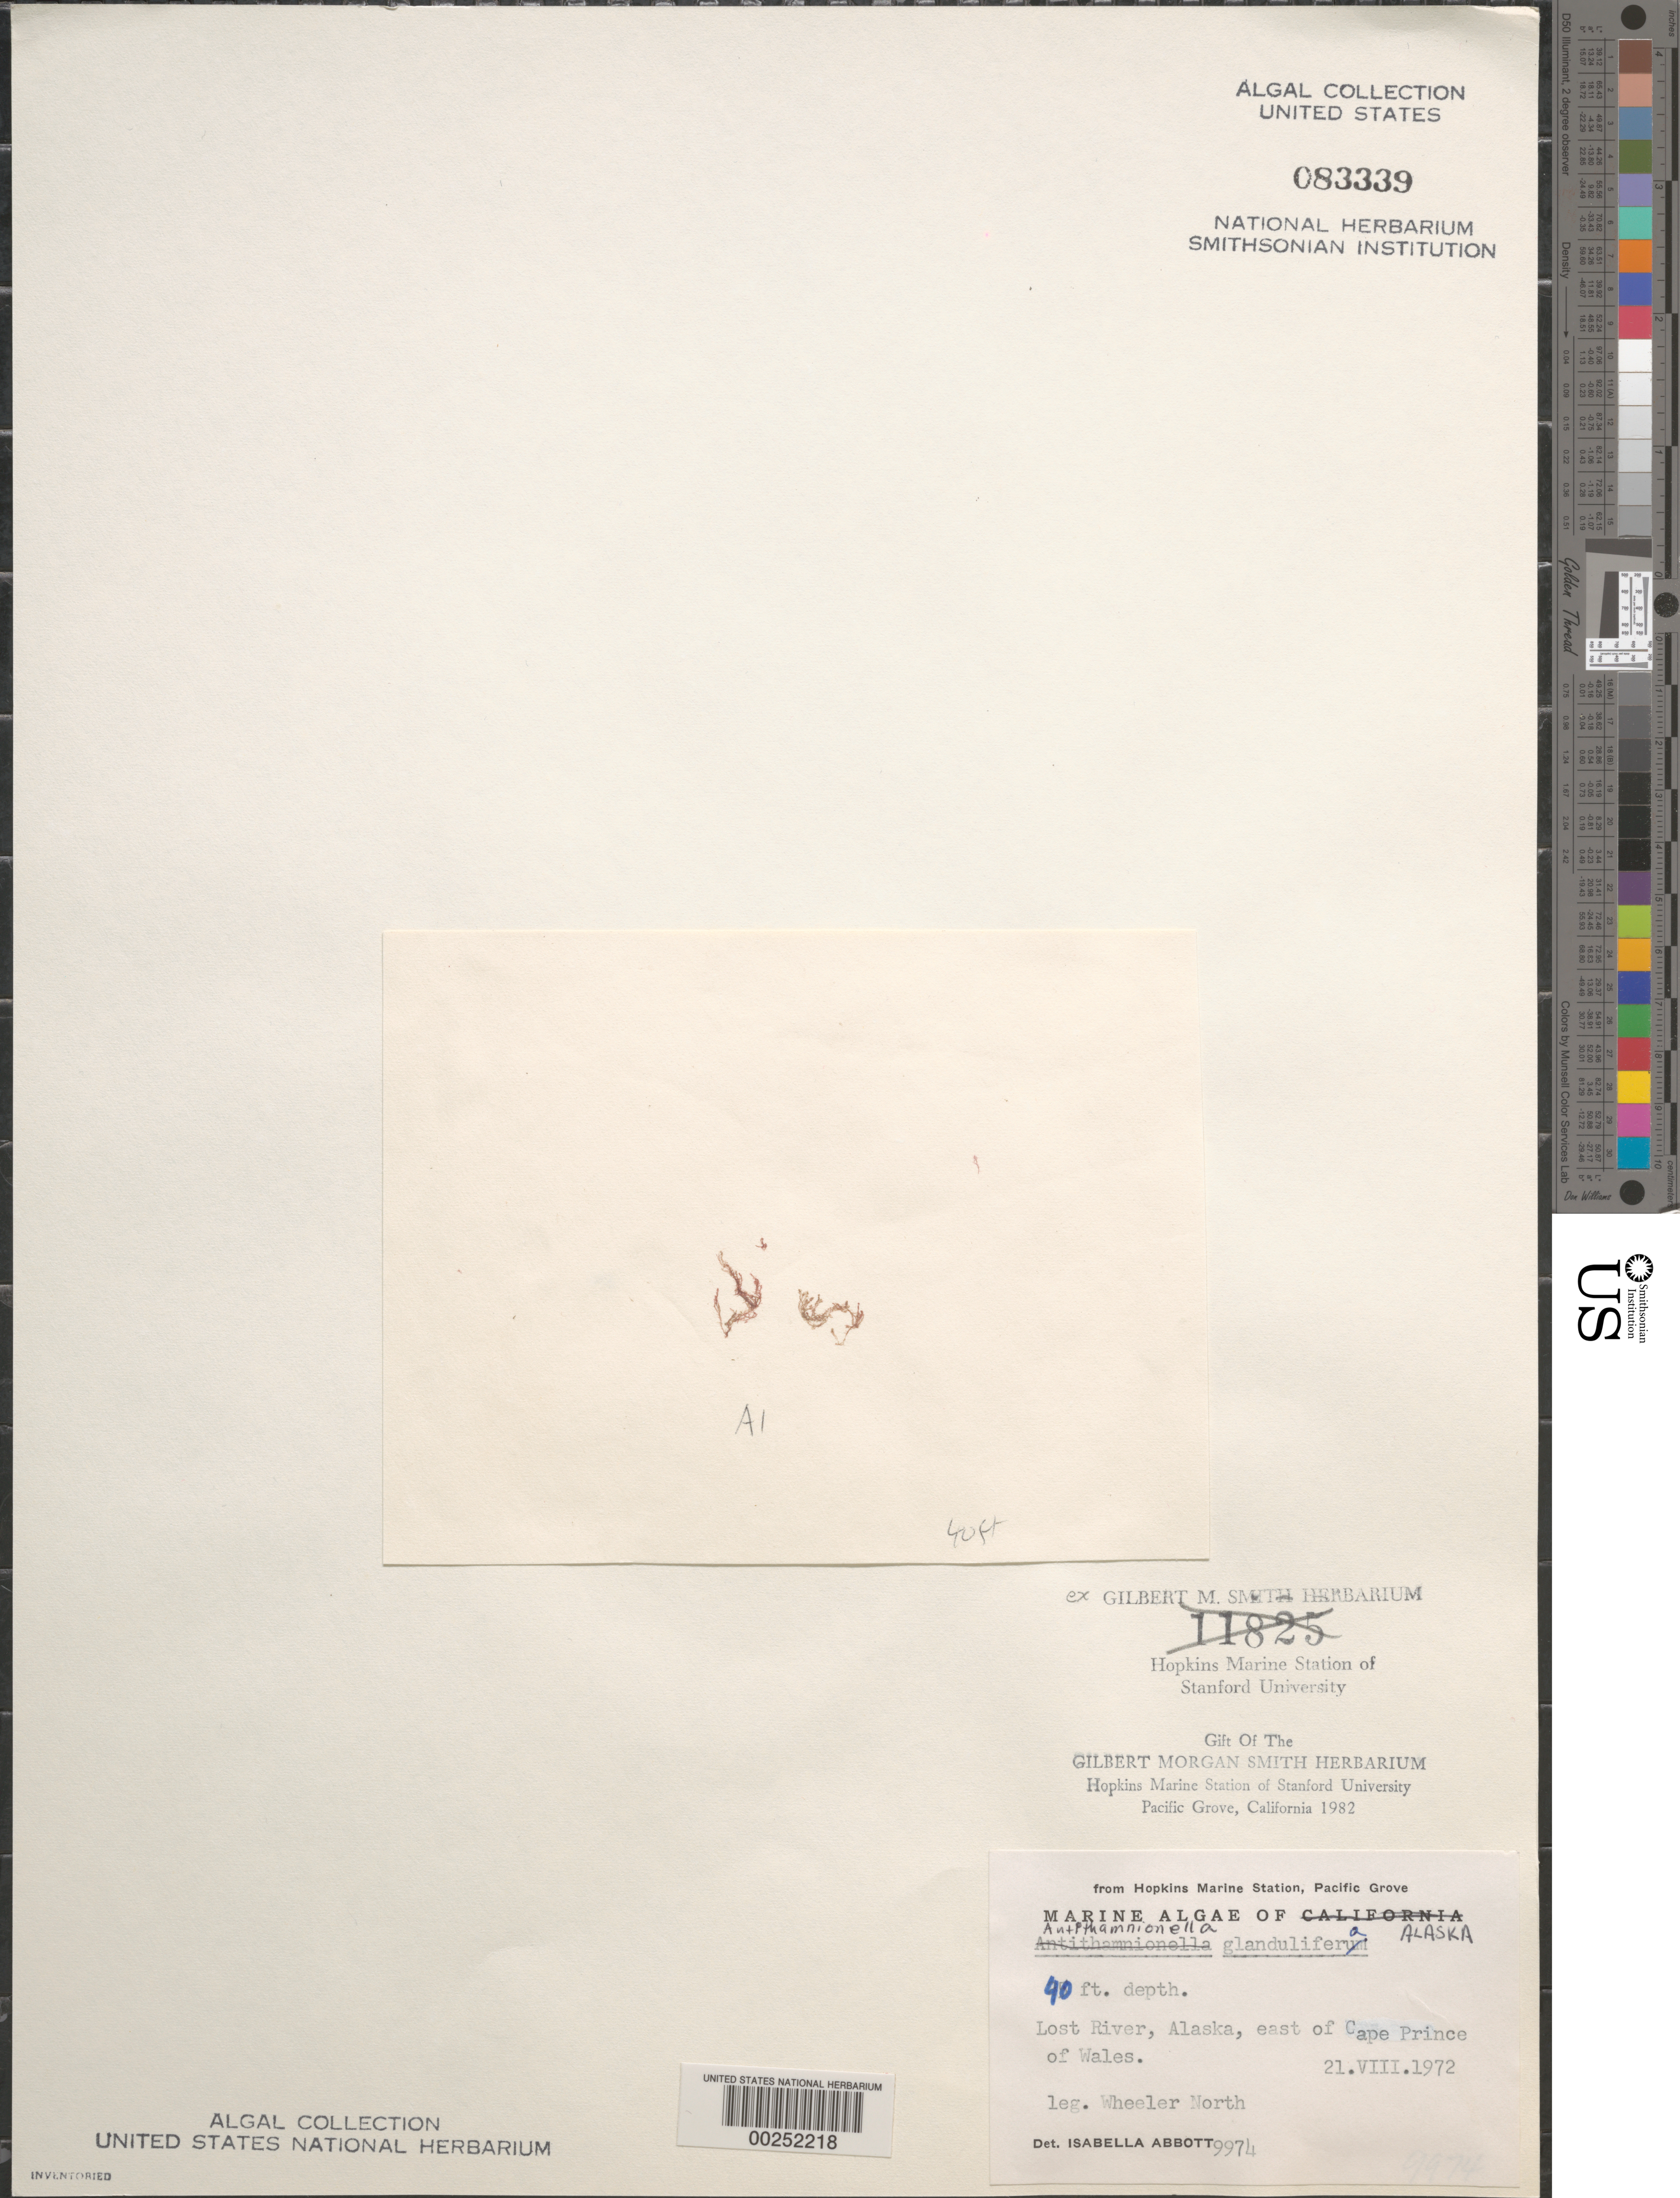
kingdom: Plantae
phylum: Rhodophyta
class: Florideophyceae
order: Ceramiales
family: Ceramiaceae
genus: Antithamnionella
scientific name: Antithamnionella spirographidis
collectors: W. North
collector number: IAA 9974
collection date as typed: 21 Aug 1972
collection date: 1972-08-21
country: United States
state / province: Alaska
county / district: Nome Division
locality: Lost River, east of Cape Prince of Wales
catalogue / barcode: US 83339